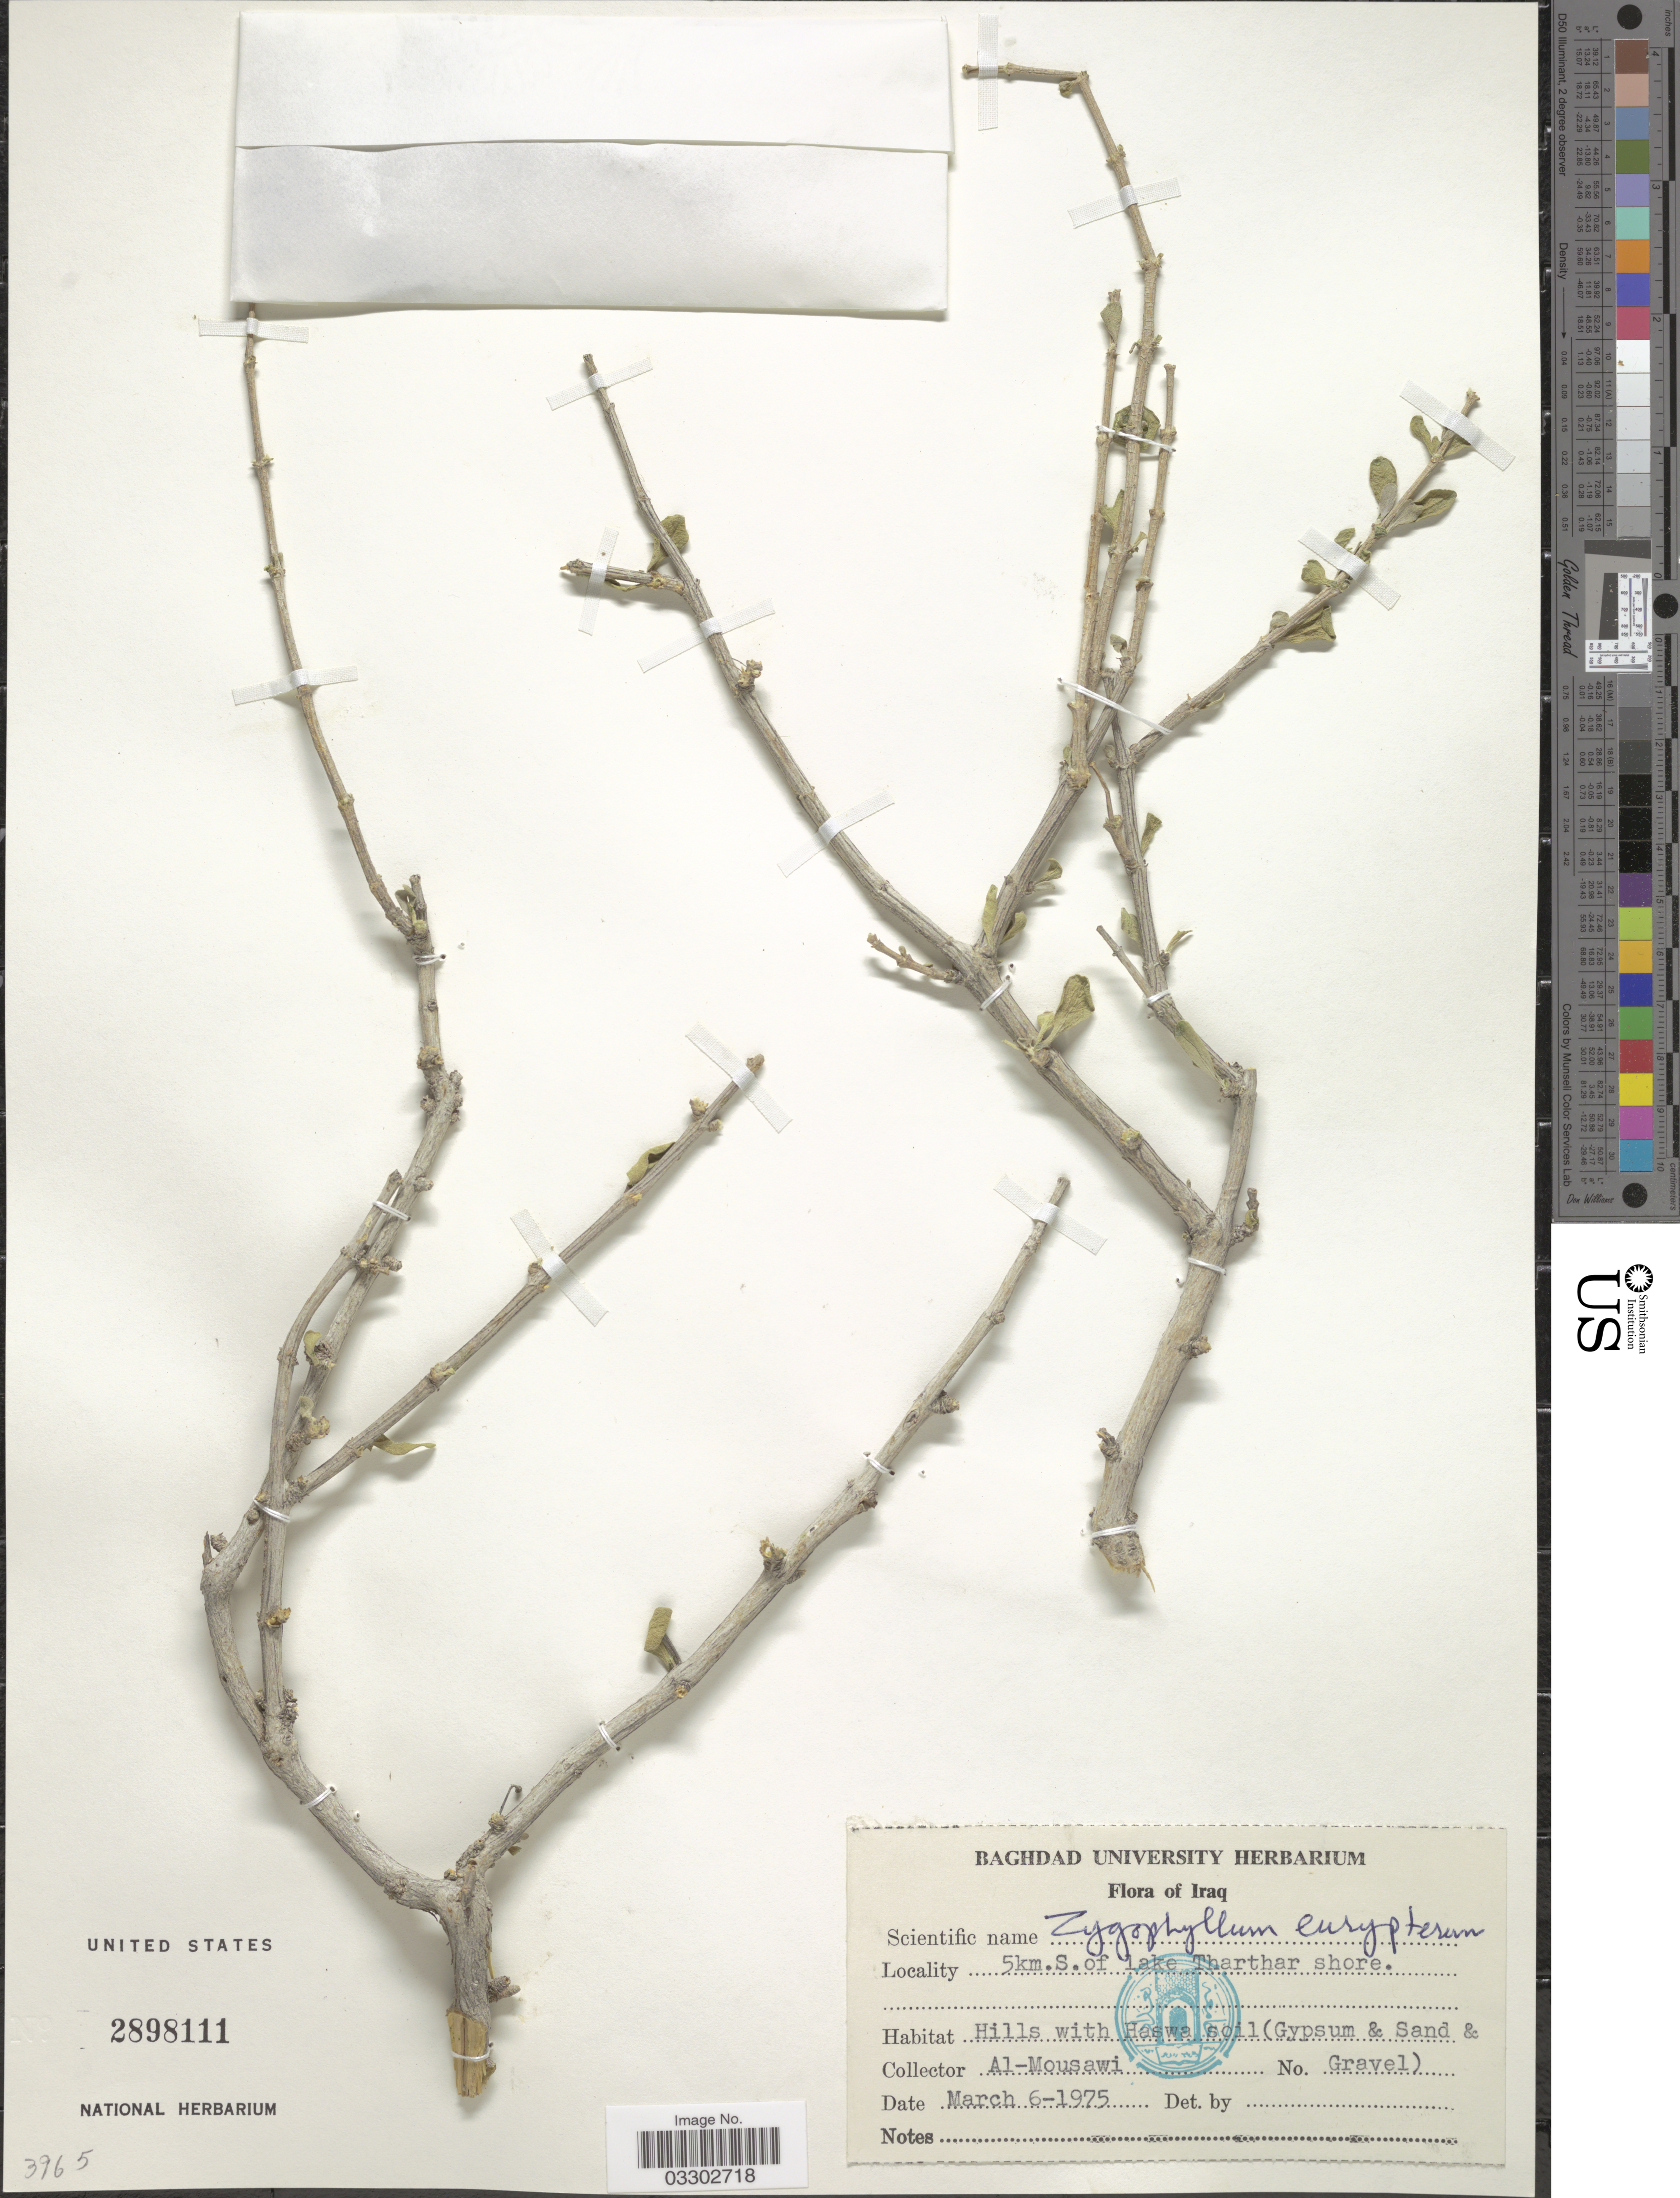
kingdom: Plantae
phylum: Tracheophyta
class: Magnoliopsida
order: Zygophyllales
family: Zygophyllaceae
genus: Zygophyllum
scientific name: Zygophyllum eurypterum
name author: Boiss. & Buhse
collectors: Al-Mousawi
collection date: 1975-03-06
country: Iraq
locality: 5km. S. of lake Tharthar shore.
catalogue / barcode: US 2898111